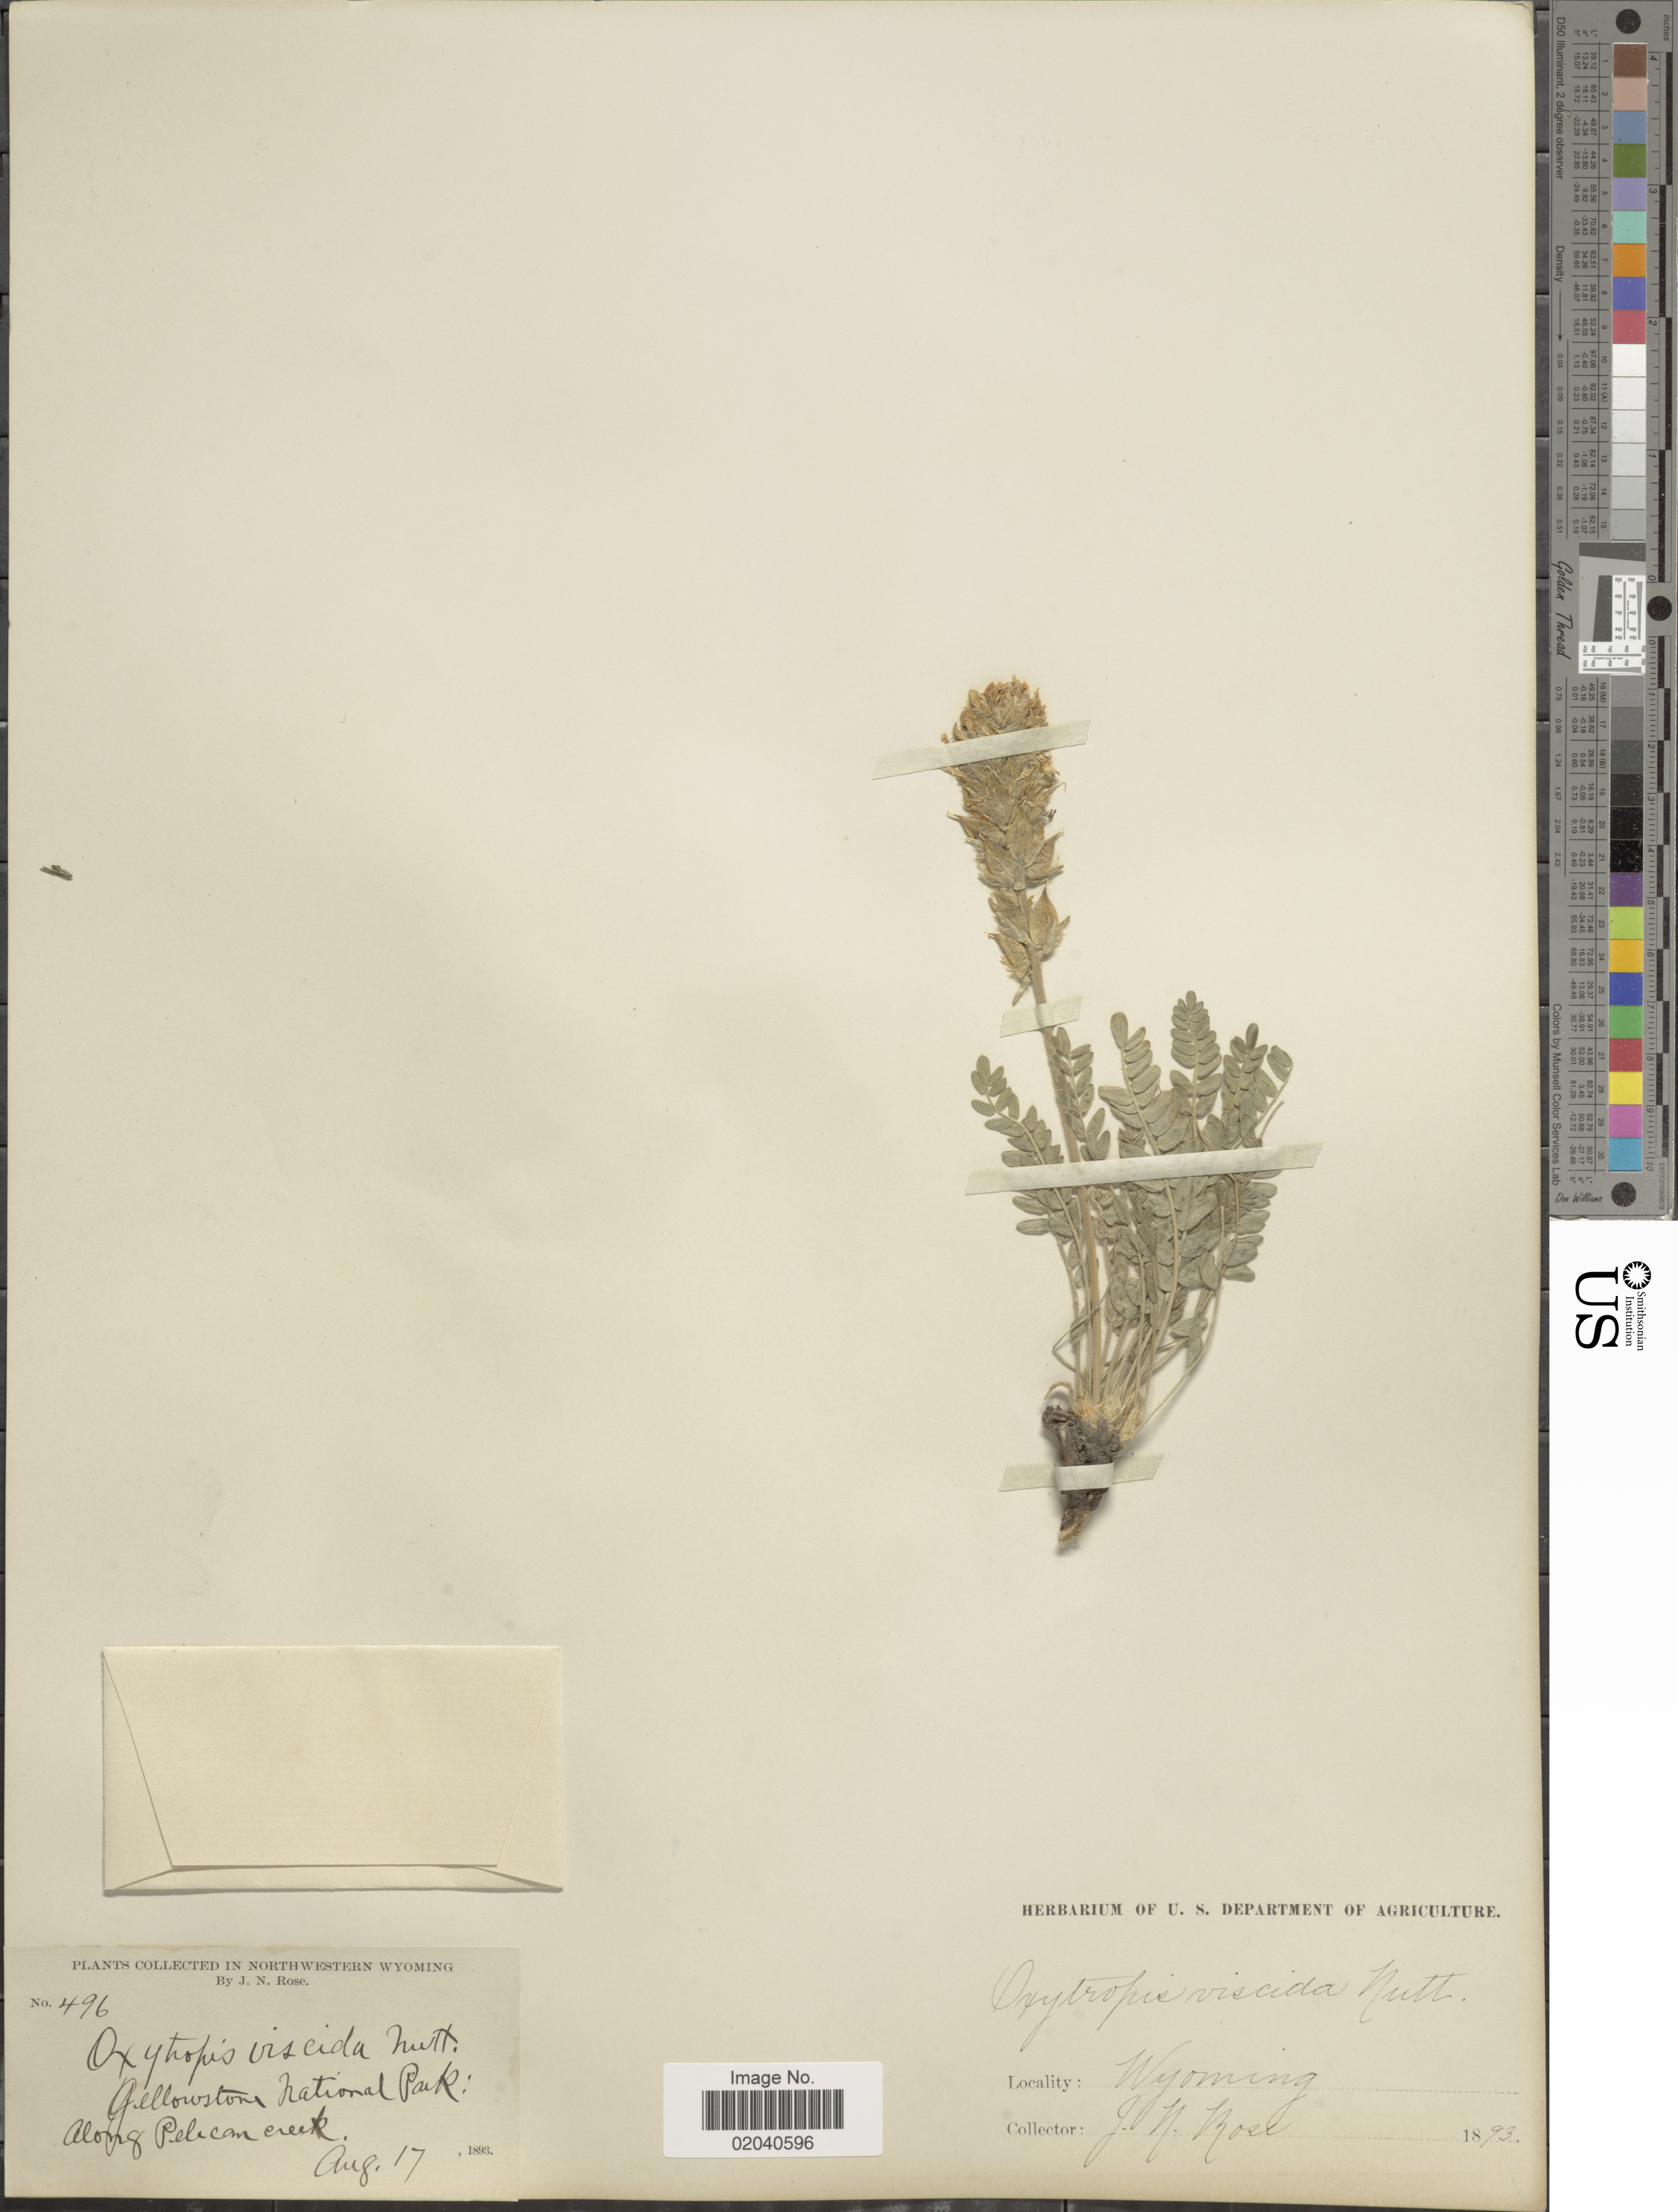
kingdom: Plantae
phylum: Tracheophyta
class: Magnoliopsida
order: Fabales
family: Fabaceae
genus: Oxytropis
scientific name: Oxytropis viscida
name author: Nutt.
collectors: J. N. Rose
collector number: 496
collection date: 1893-08-17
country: United States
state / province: Wyoming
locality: Northwestern Wyoming, Yellowstone National Park, along Pelican Creek